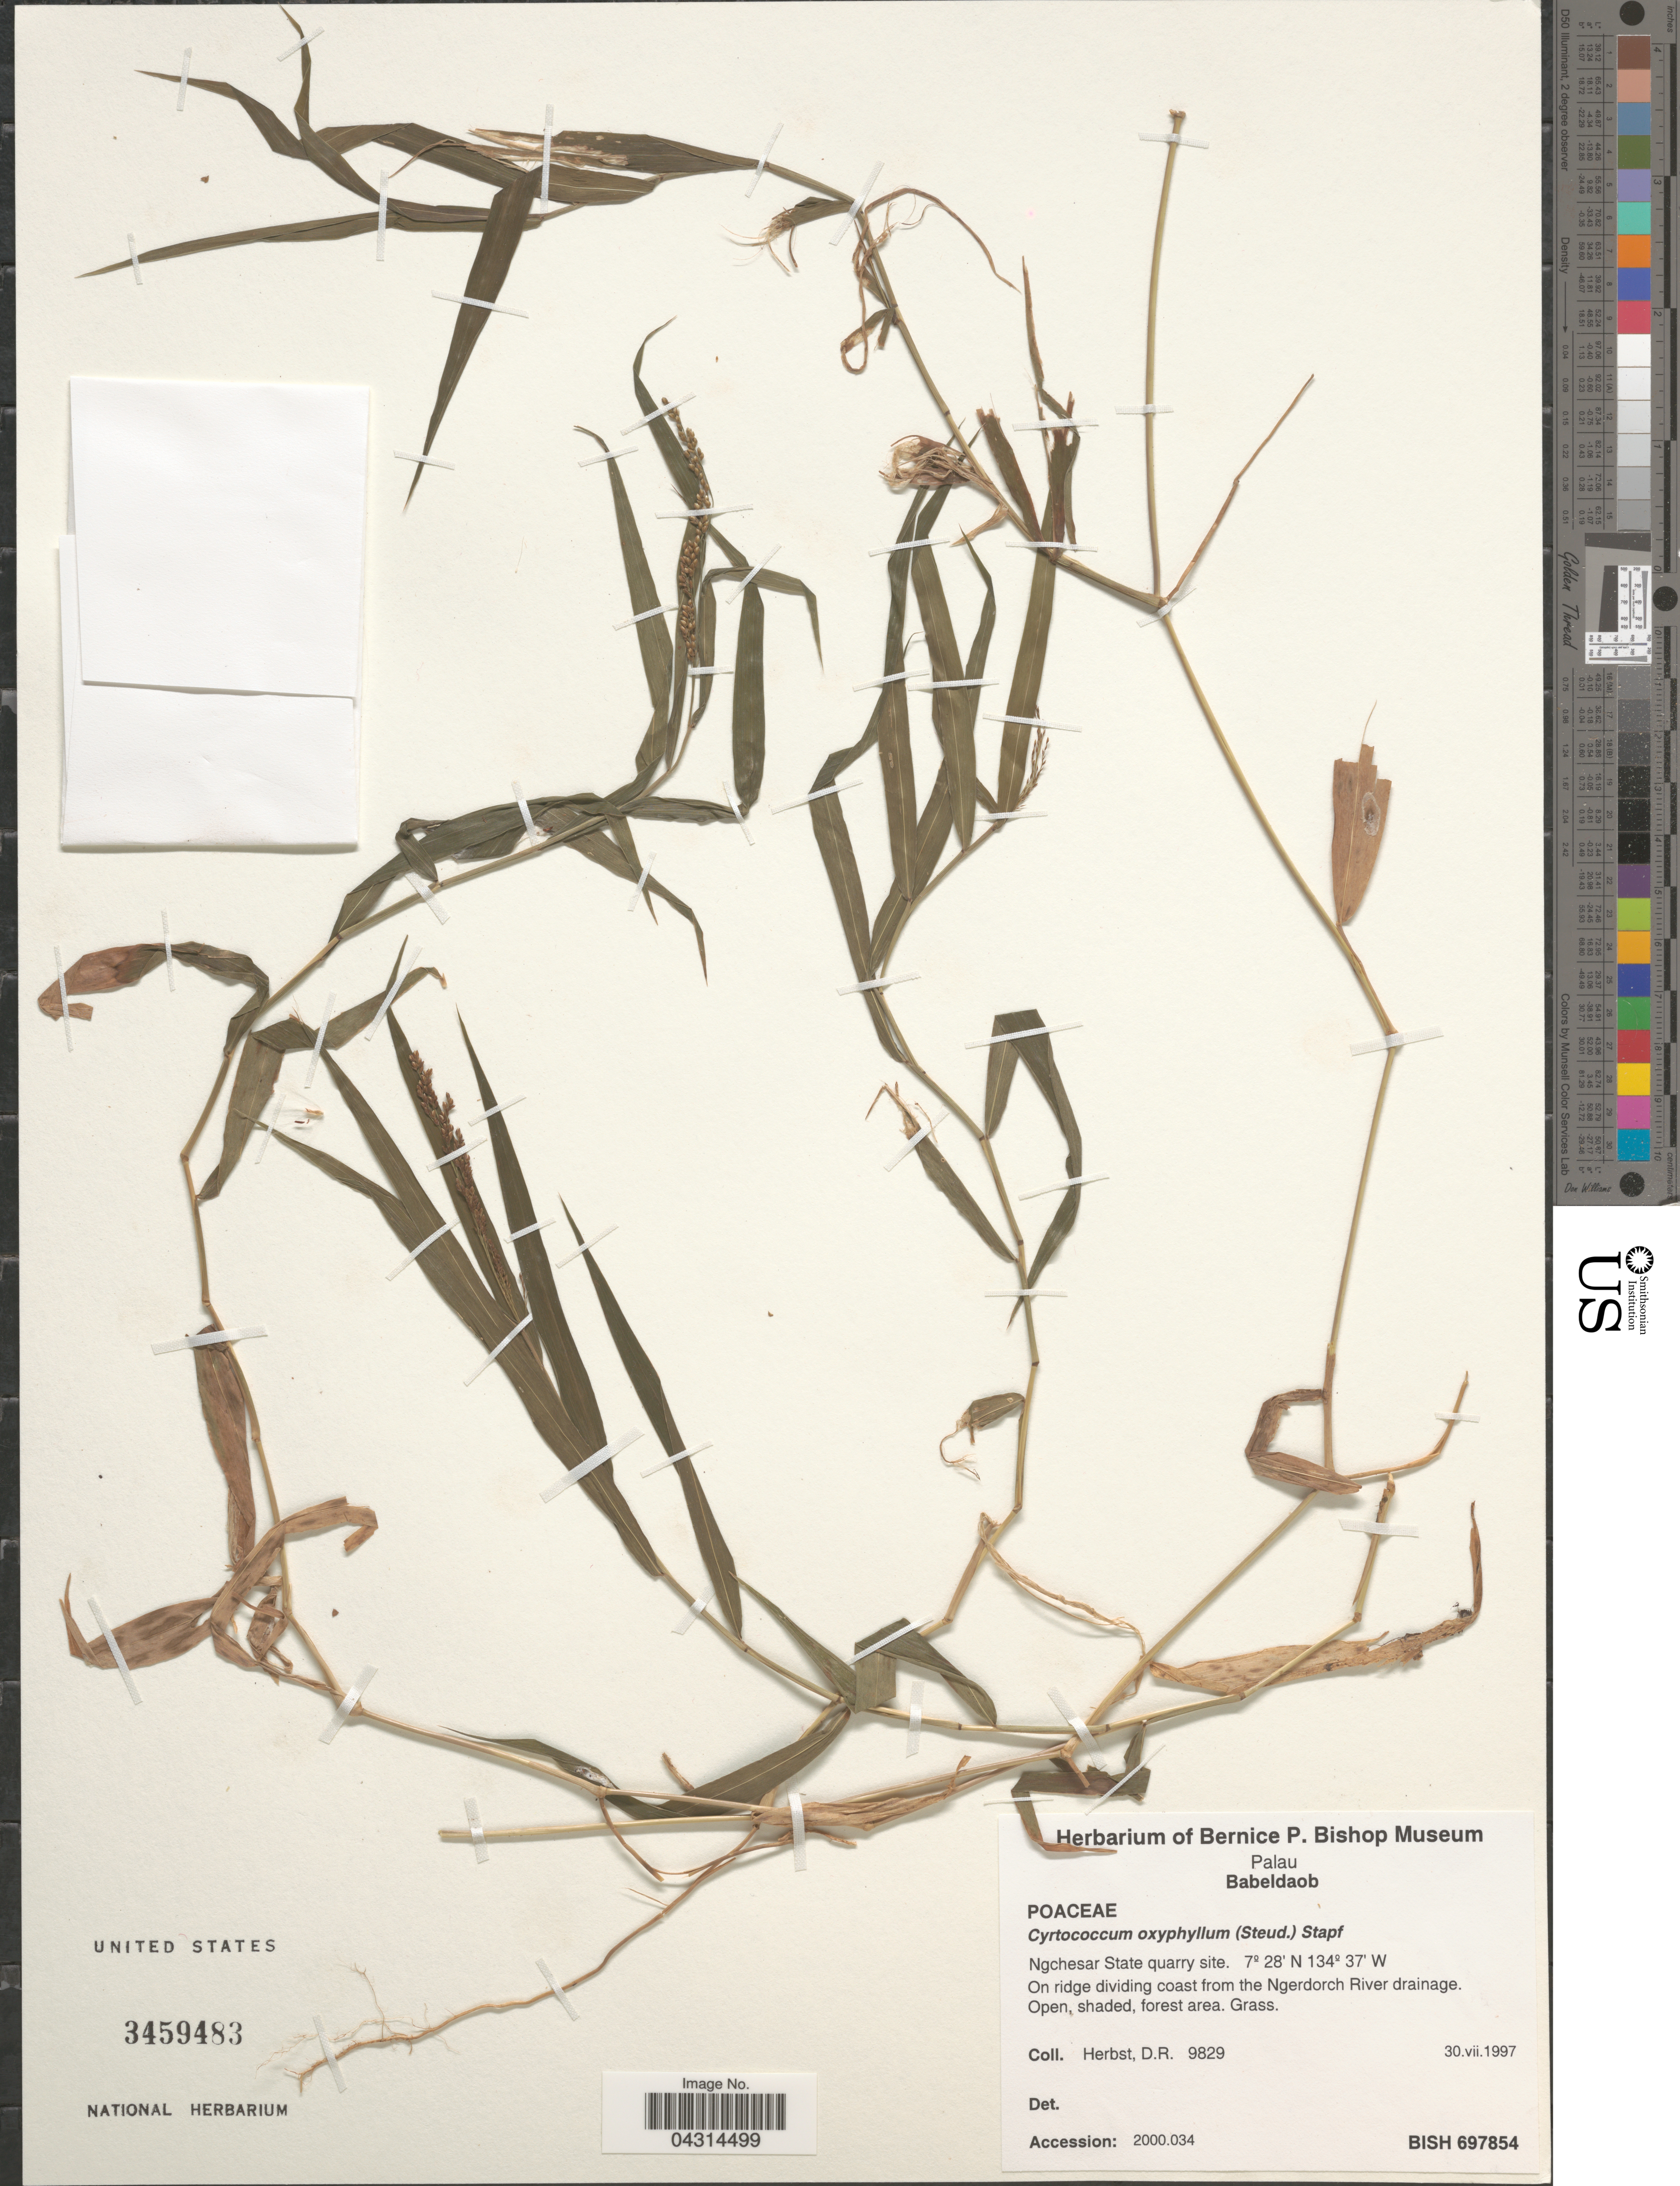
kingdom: Plantae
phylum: Tracheophyta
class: Liliopsida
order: Poales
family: Poaceae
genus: Cyrtococcum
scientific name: Cyrtococcum oxyphyllum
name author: (Steud.) Stapf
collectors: D. R. Herbst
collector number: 9829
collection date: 1997-07-30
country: Palau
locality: Babeldaob. Ngchesar State quarry site. On ridge dividing coast from the Ngerdorch River drainage.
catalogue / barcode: US 3459483